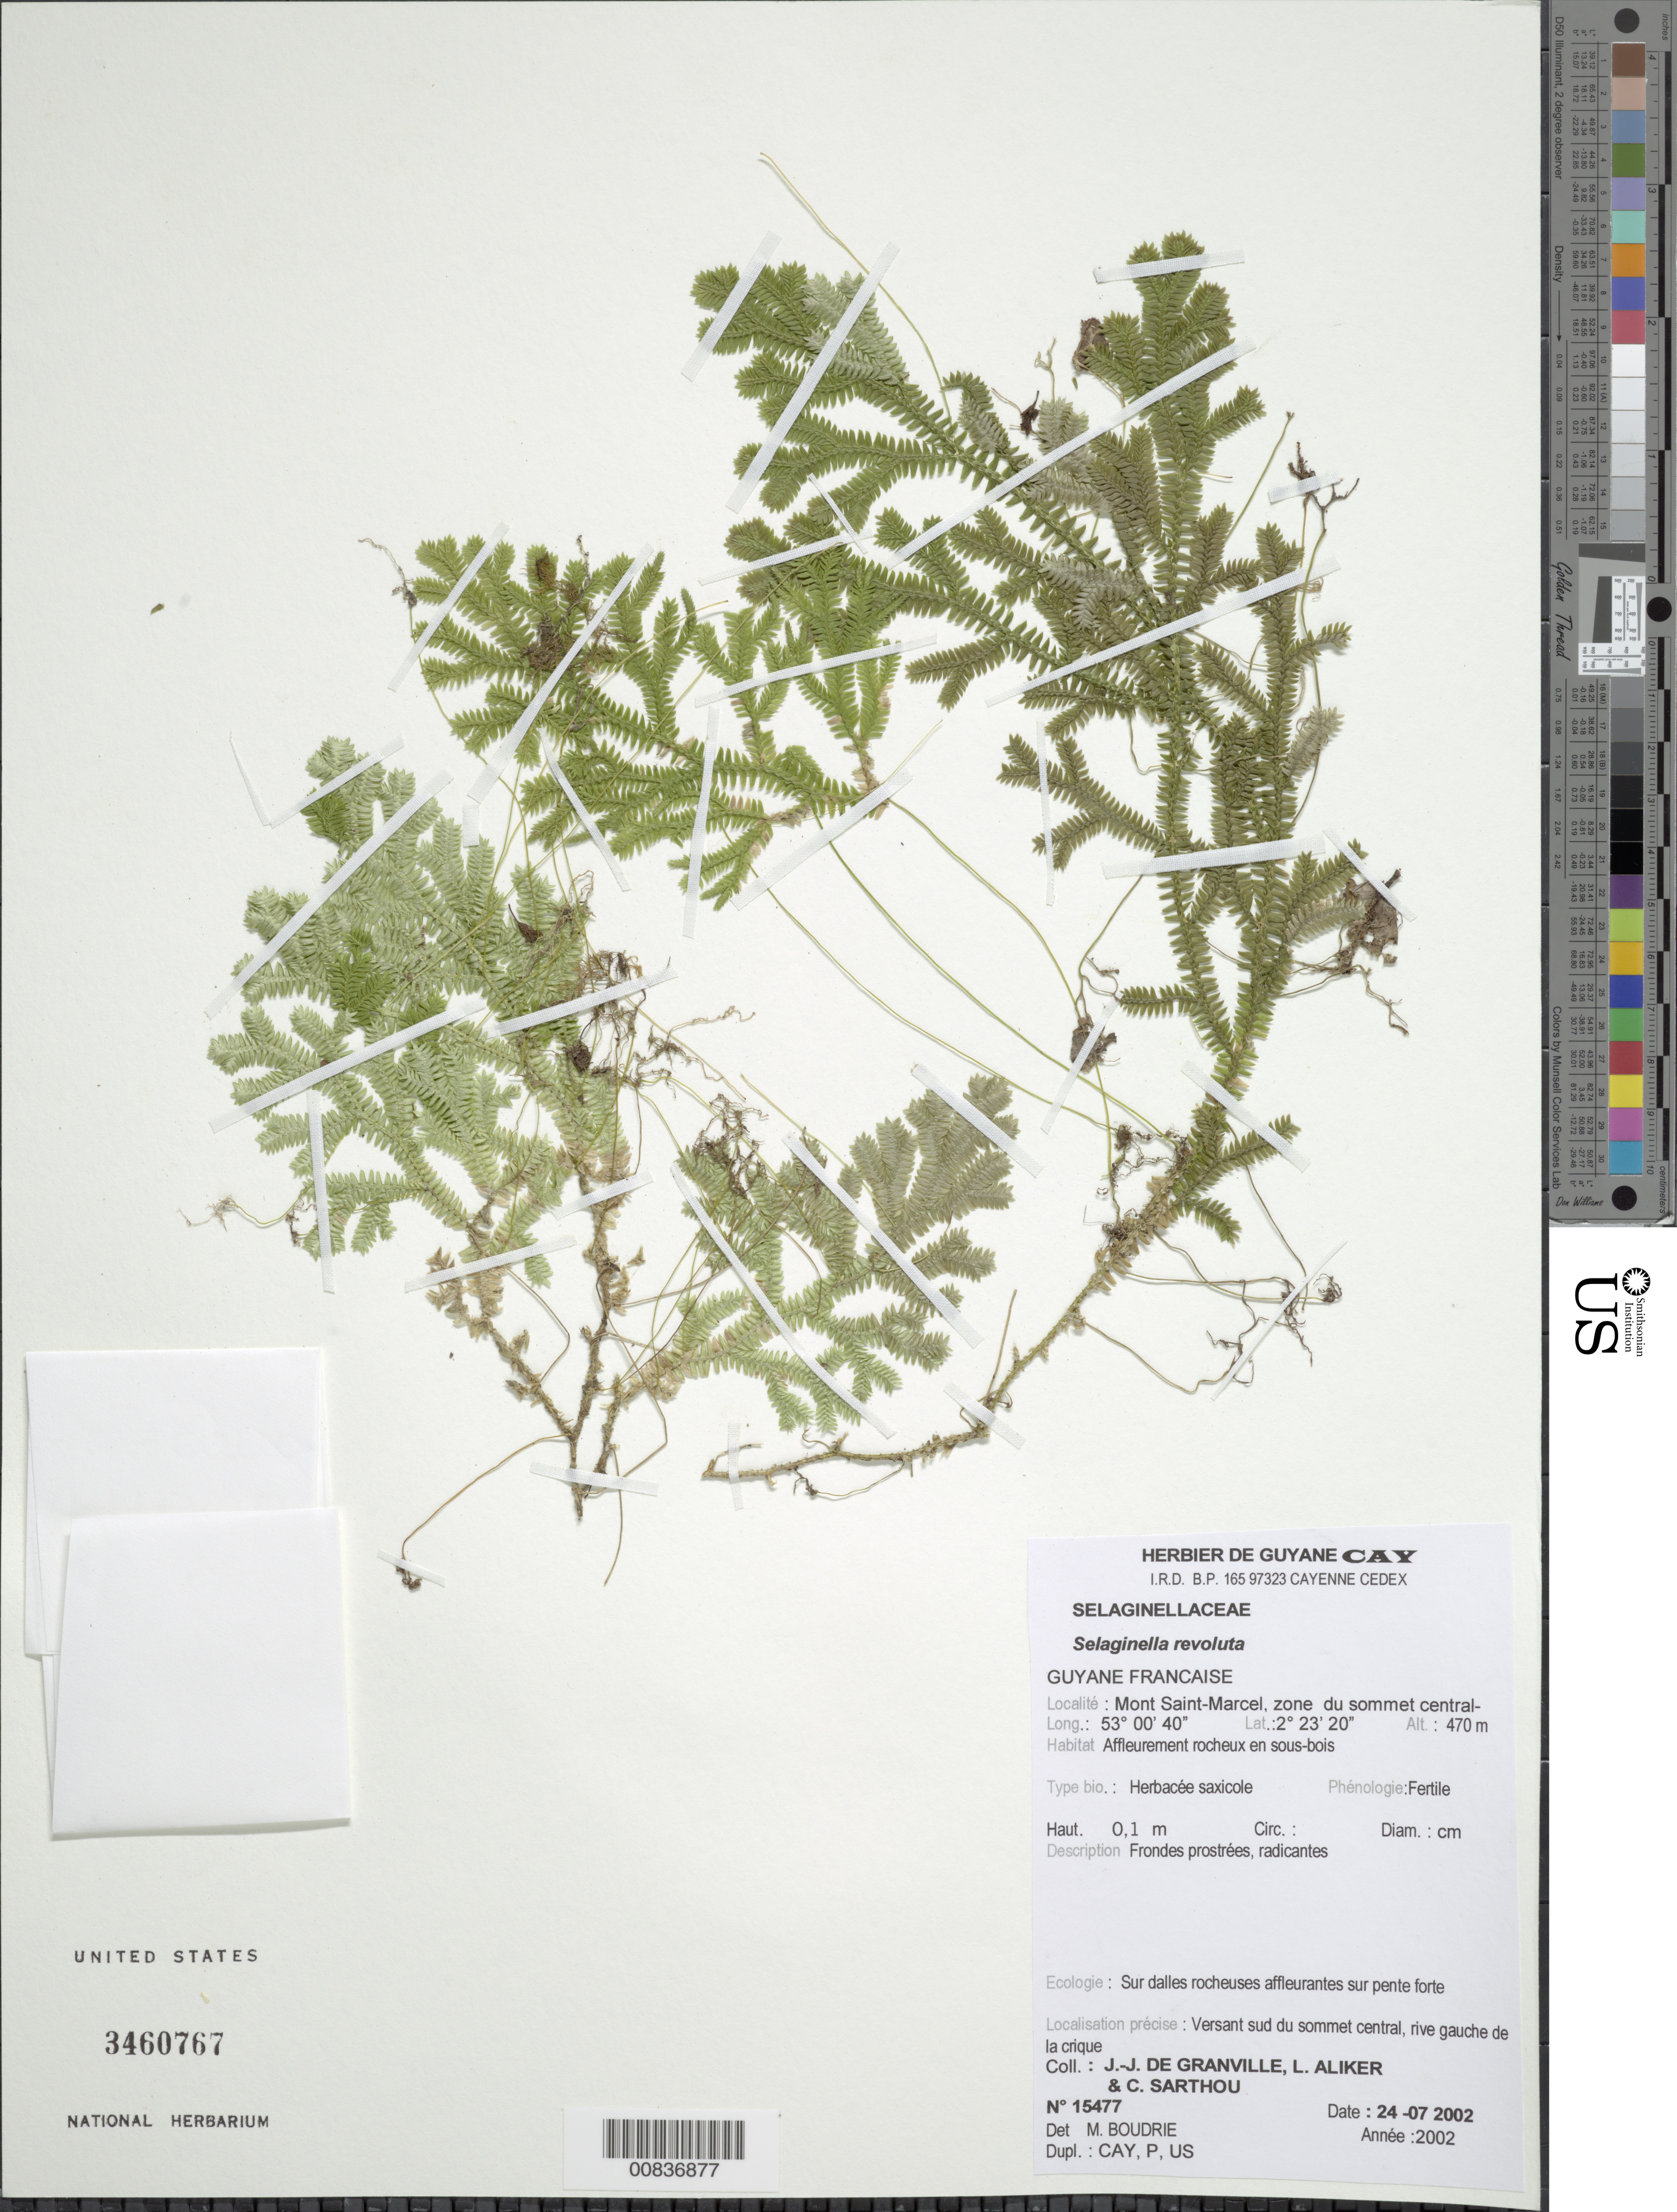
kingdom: Plantae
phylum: Tracheophyta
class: Lycopodiopsida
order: Selaginellales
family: Selaginellaceae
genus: Selaginella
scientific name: Selaginella revoluta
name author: Baker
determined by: Boudrie, M.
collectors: J.-J. de Granville, L. Aliker & C. Sarthou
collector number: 15477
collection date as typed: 24-Jul-02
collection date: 2002-07-24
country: French Guiana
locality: Mont Saint-Marcel, zone du sommet central. Versant sud du sommet central, rive gauche de la crique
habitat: Forêt de pente sur affleurement rocheux. En sous-bois, sur dalles rocheuses affleurantes sur pente forte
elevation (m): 470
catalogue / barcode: US 3460767